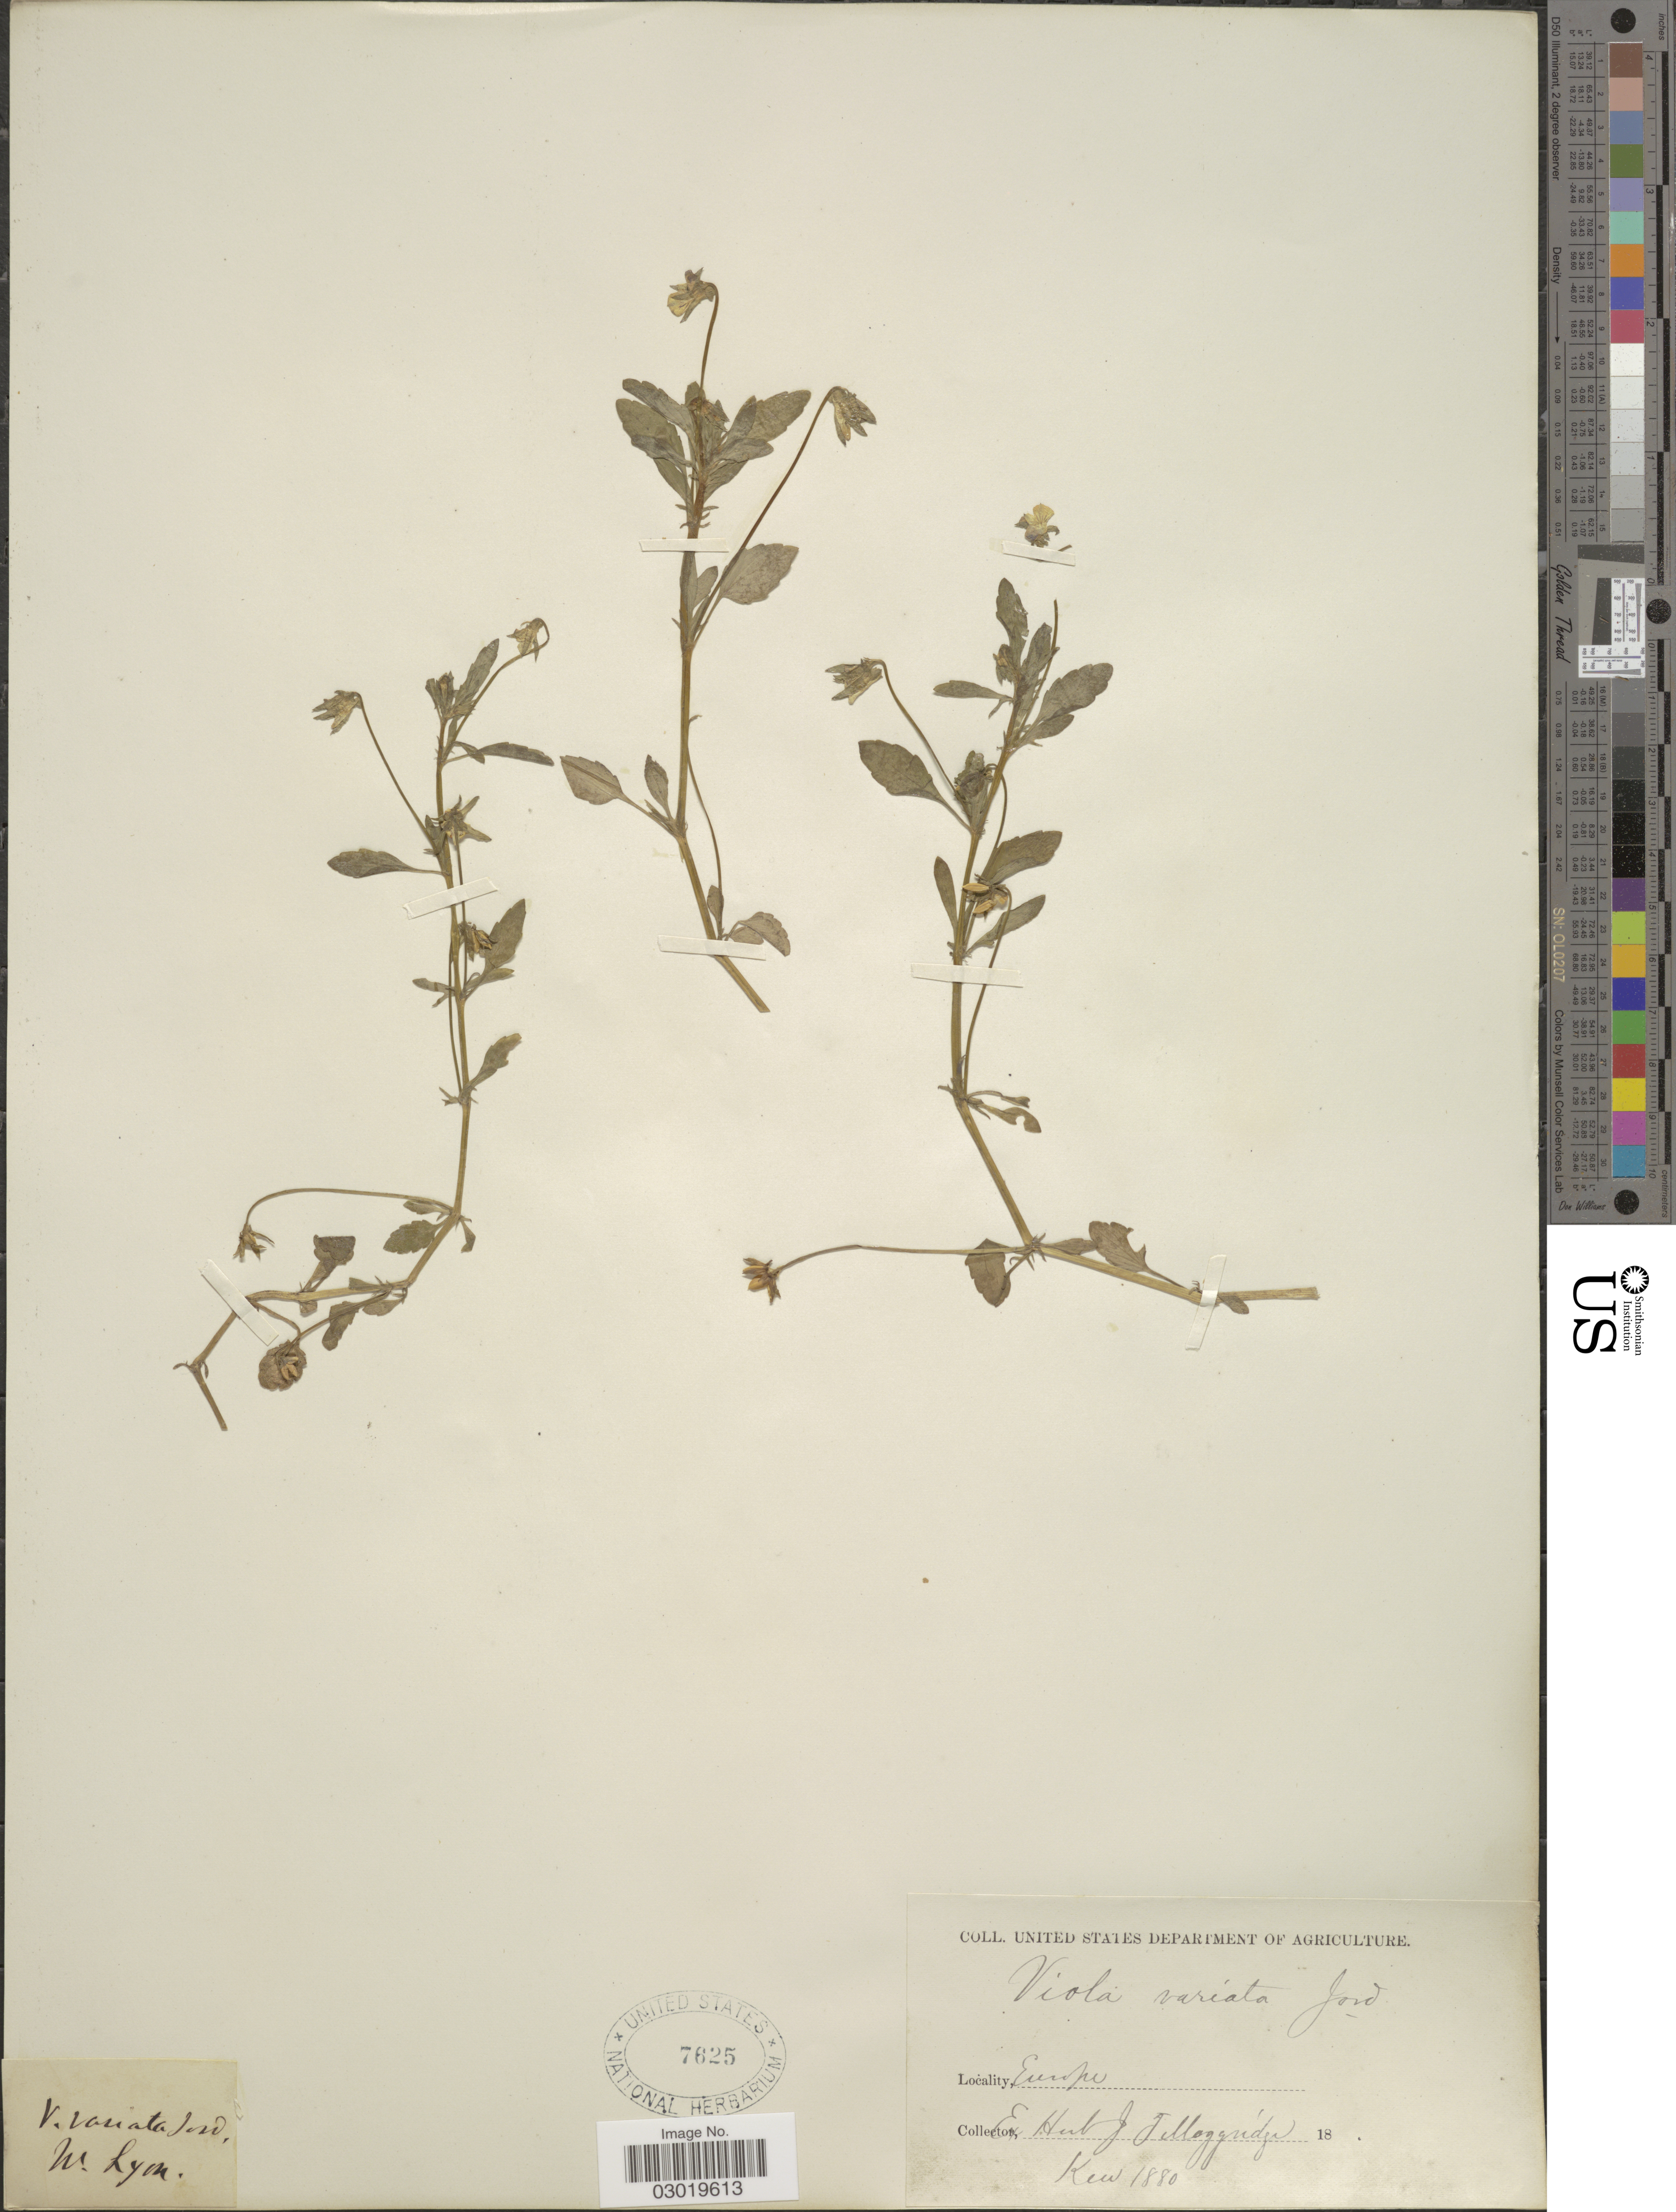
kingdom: Plantae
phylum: Tracheophyta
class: Magnoliopsida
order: Malpighiales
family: Violaceae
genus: Viola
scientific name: Viola sp.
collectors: ex herb. J.T. Moggridge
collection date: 1880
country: France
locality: W. Lyon, Europe.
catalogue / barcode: US 7625